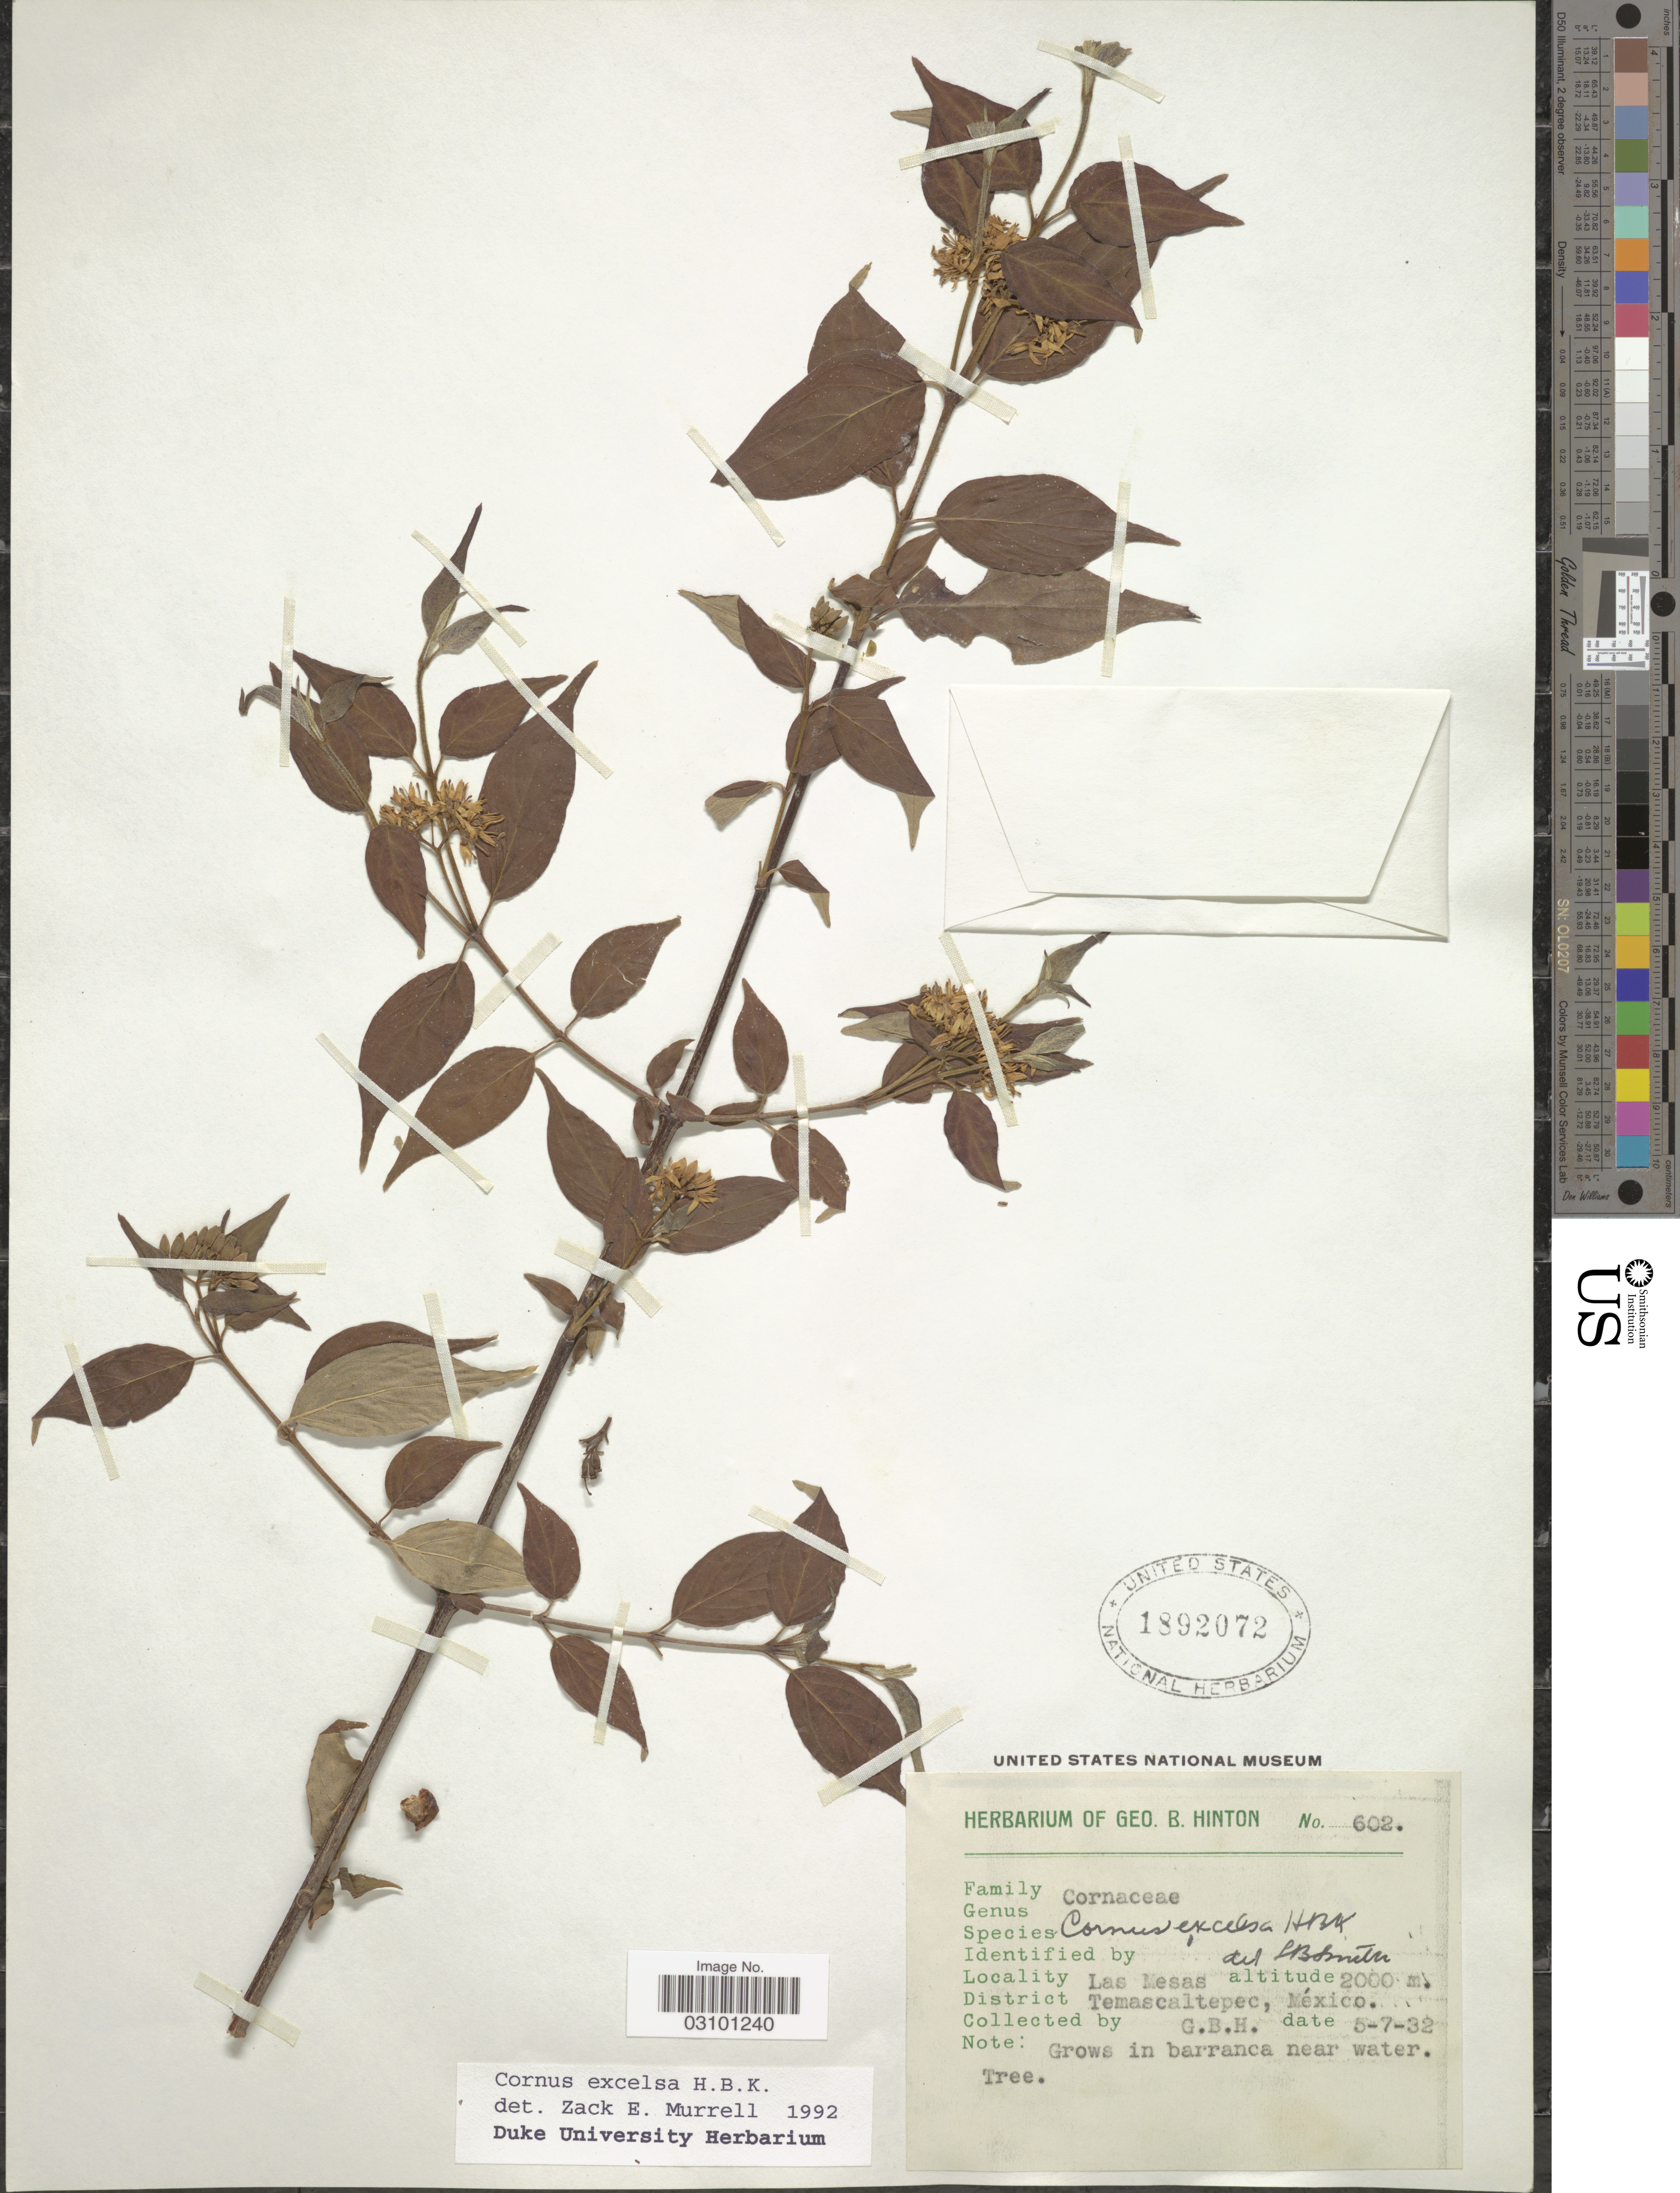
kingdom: Plantae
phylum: Tracheophyta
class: Magnoliopsida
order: Cornales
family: Cornaceae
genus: Cornus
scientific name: Cornus excelsa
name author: Kunth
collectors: G. B. Hinton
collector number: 602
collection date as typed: Transcribed d/m/y: 5/7/32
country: Mexico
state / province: México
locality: Las Mesas. District Temascaltepec.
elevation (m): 2000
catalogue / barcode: US 1892072